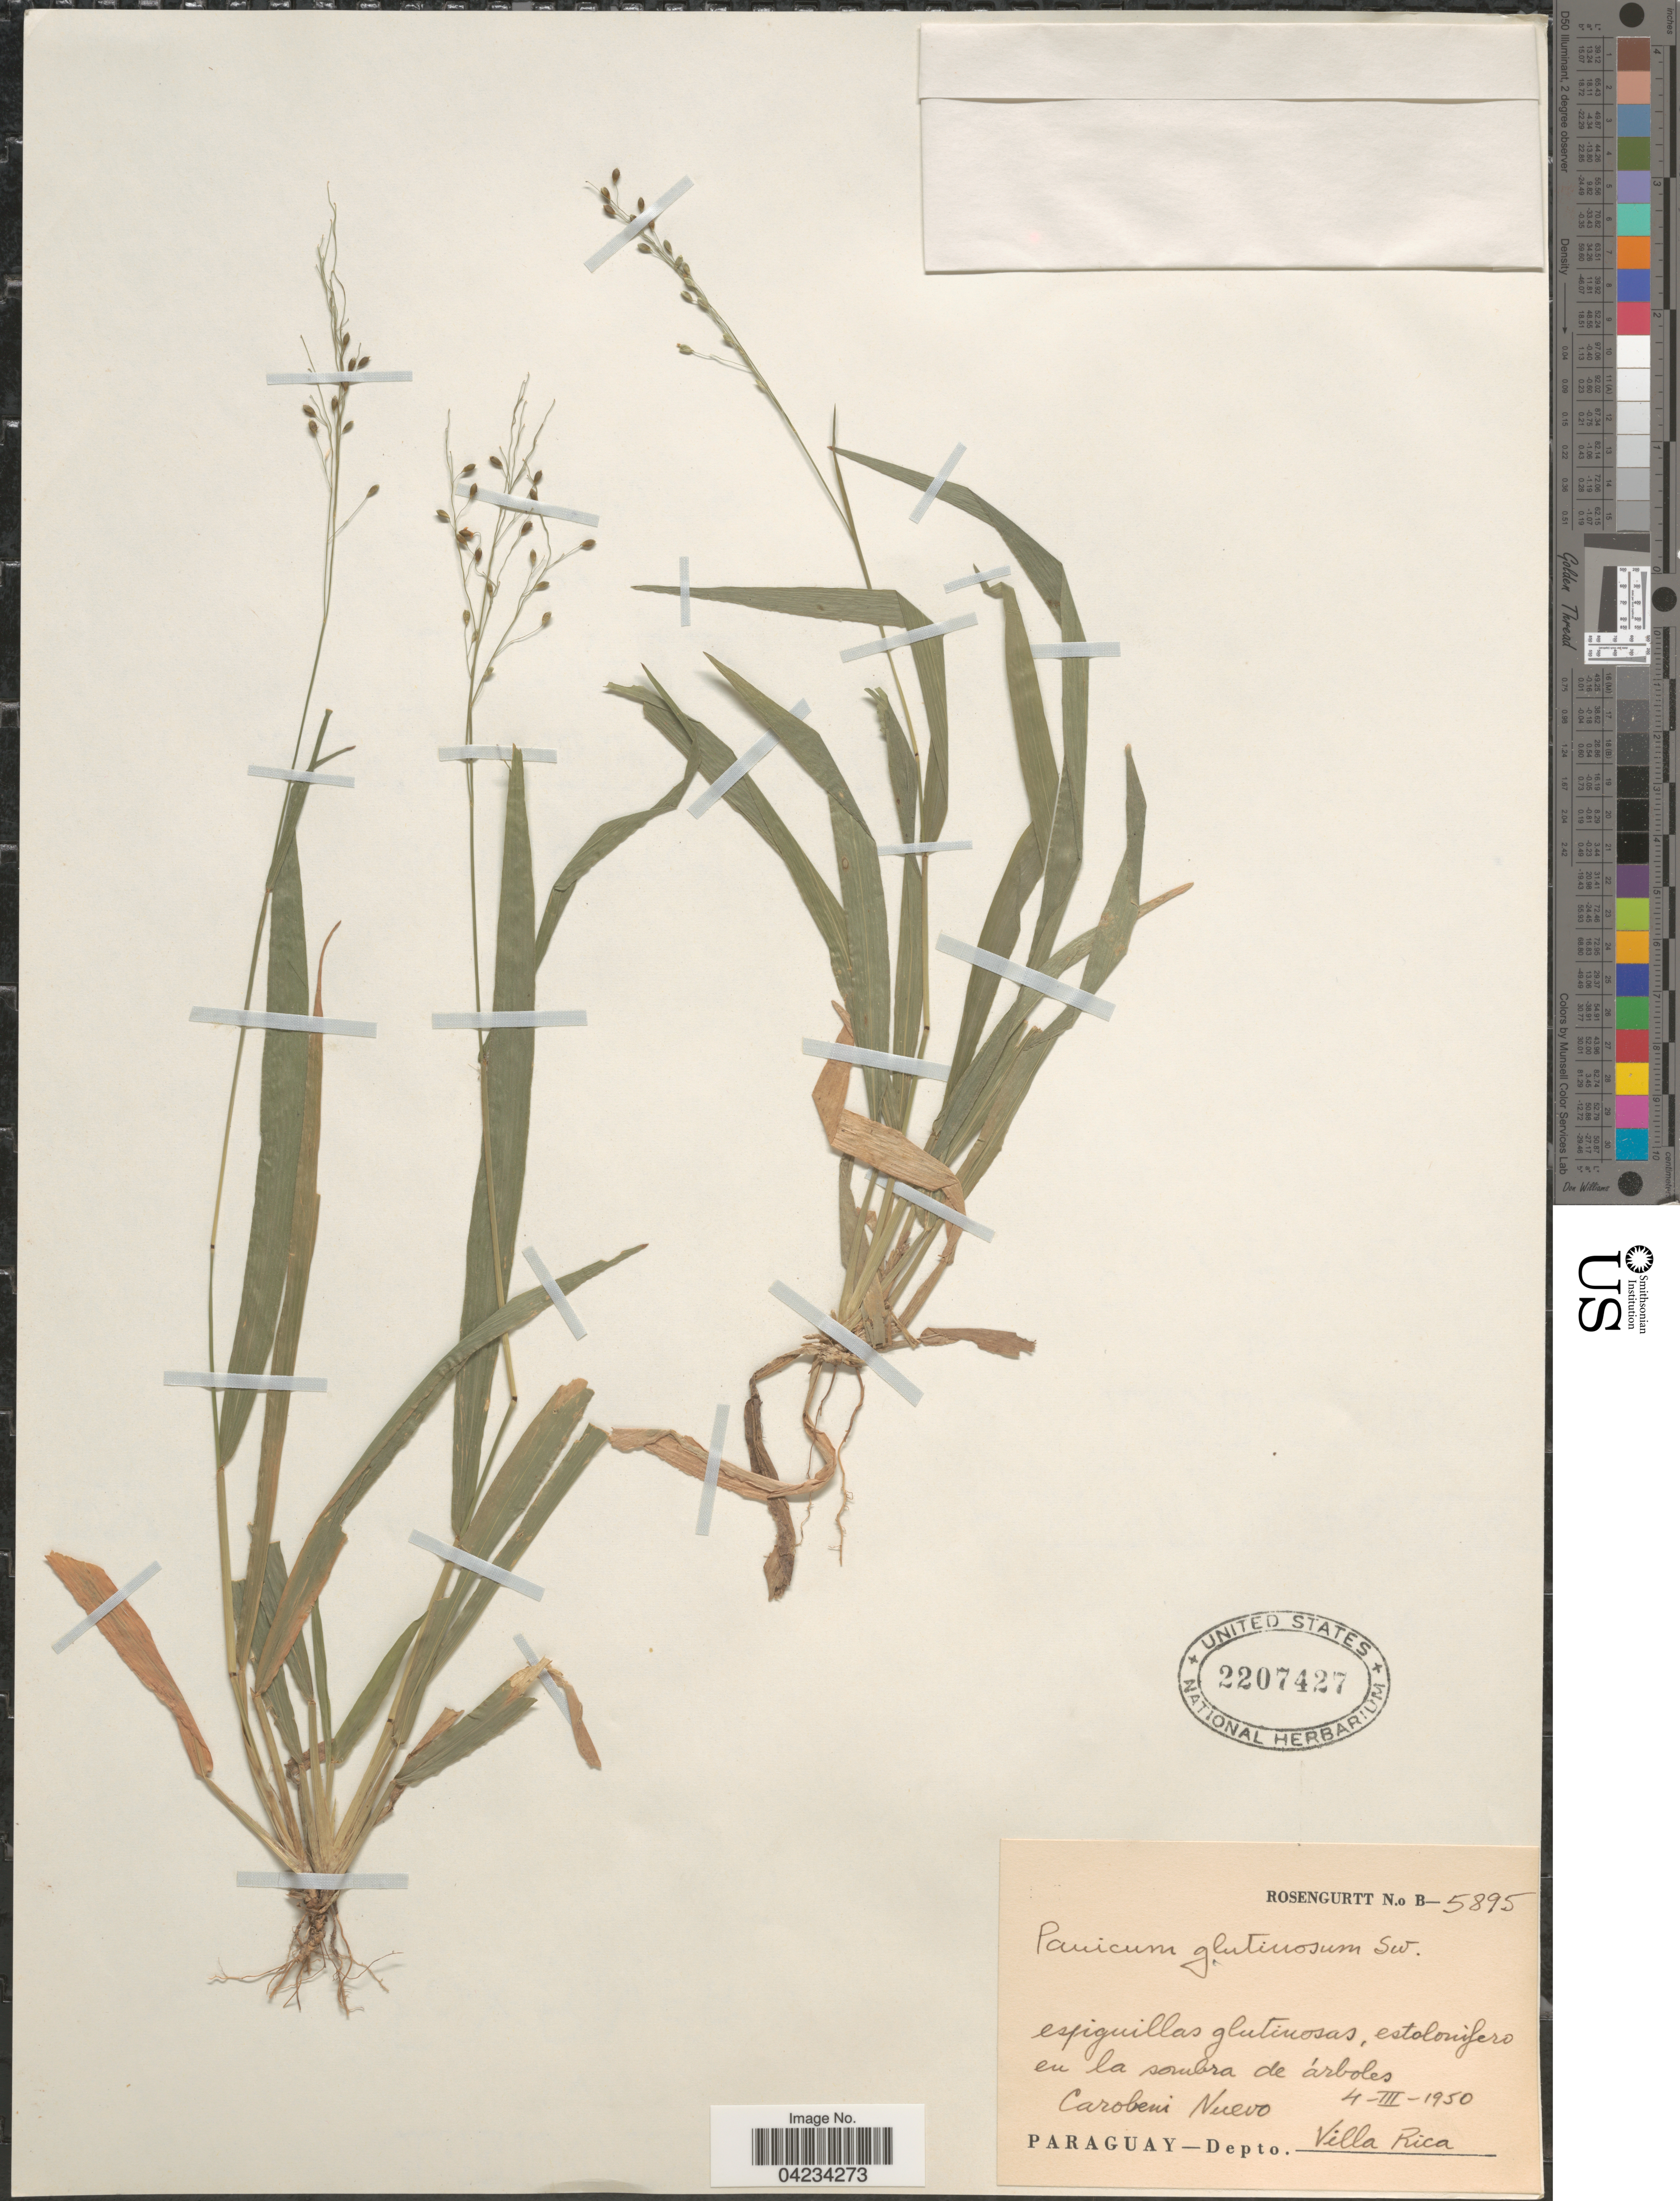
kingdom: Plantae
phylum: Tracheophyta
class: Liliopsida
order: Poales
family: Poaceae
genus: Homolepis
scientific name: Homolepis villaricensis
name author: (Mez) Zuloaga & Soderstr.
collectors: Rosengurtt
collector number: B-5895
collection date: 1950-03-04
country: Paraguay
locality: Carobeni Nuevo. Depto. Villa Rica.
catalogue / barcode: US 2207427